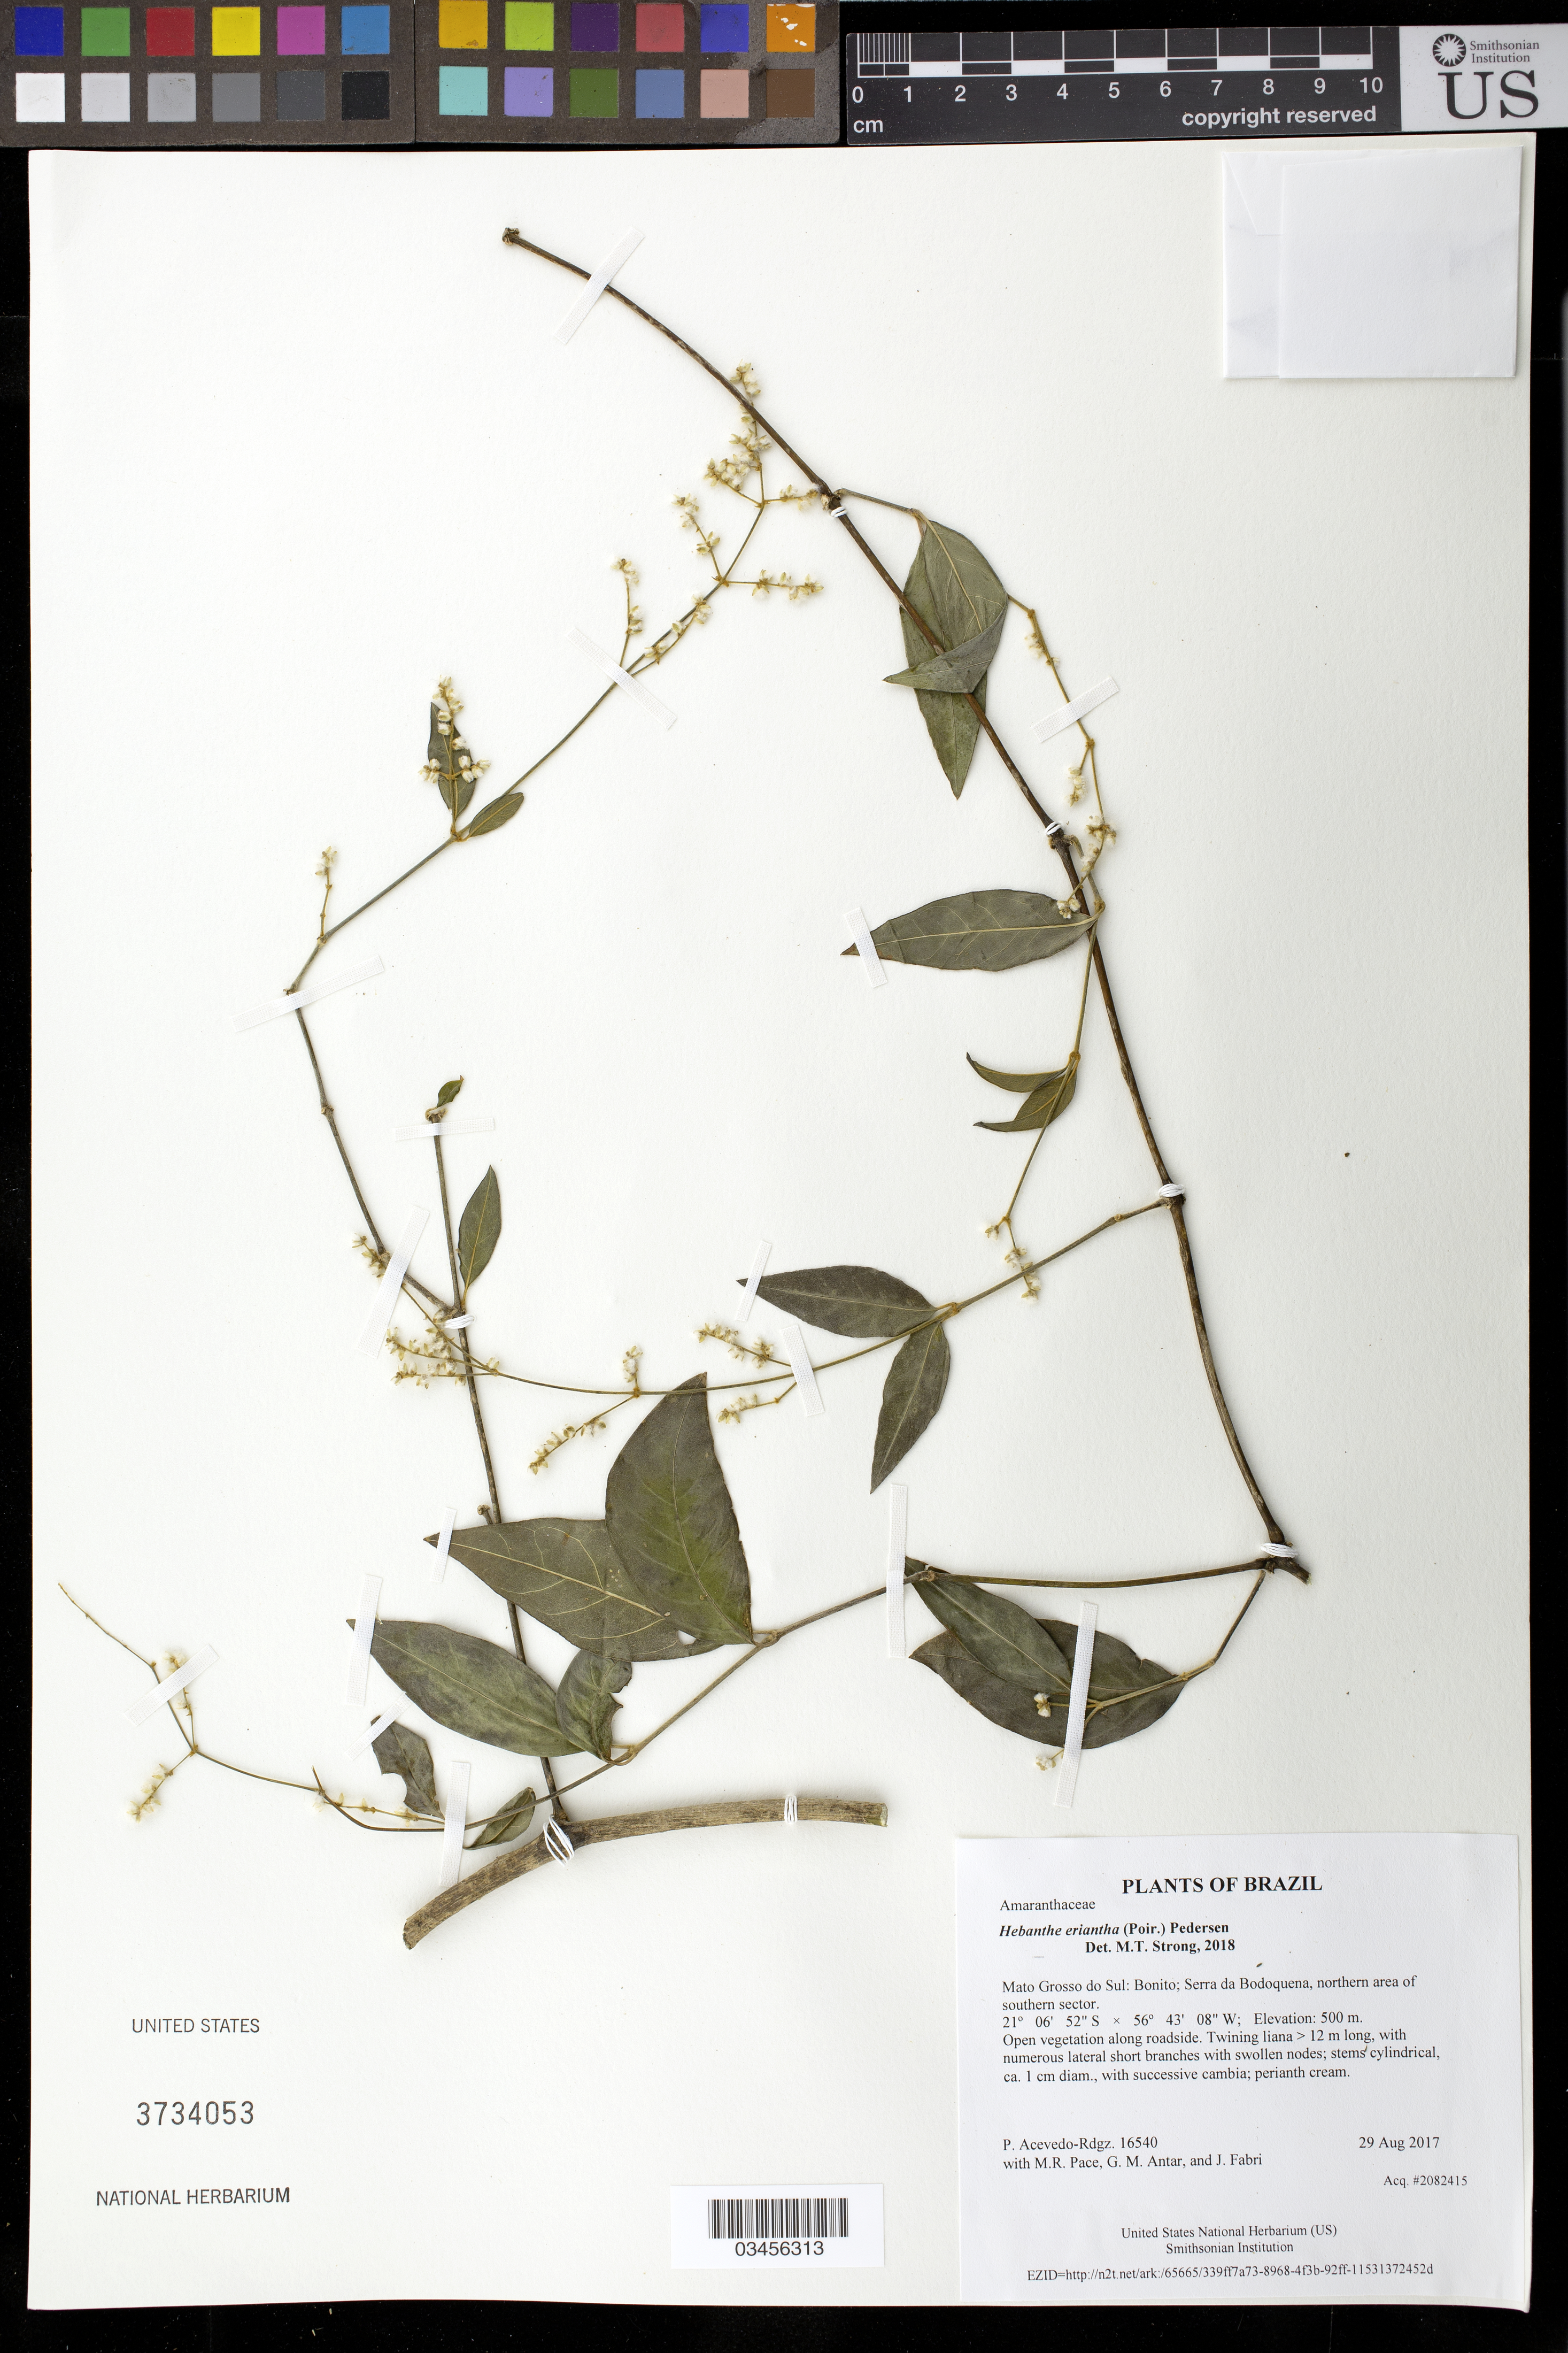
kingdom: Plantae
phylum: Tracheophyta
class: Magnoliopsida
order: Caryophyllales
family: Amaranthaceae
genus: Hebanthe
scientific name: Hebanthe eriantha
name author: (Poir.) Pedersen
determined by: Strong, Mark T., (BOT), Smithsonian Institution - National Museum of Natural History (UNITED STATES)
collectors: P. Acevedo-Rodr., M. R. Pace, G. M. Antar & J. Fabri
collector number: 16540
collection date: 2017-08-29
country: Brazil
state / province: Mato Grosso do Sul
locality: Bonito; Serra da Bodoquena, northern area of southern sector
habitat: Open vegetation along roadside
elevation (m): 500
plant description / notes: US, NY, K, MO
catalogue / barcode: US 3734053